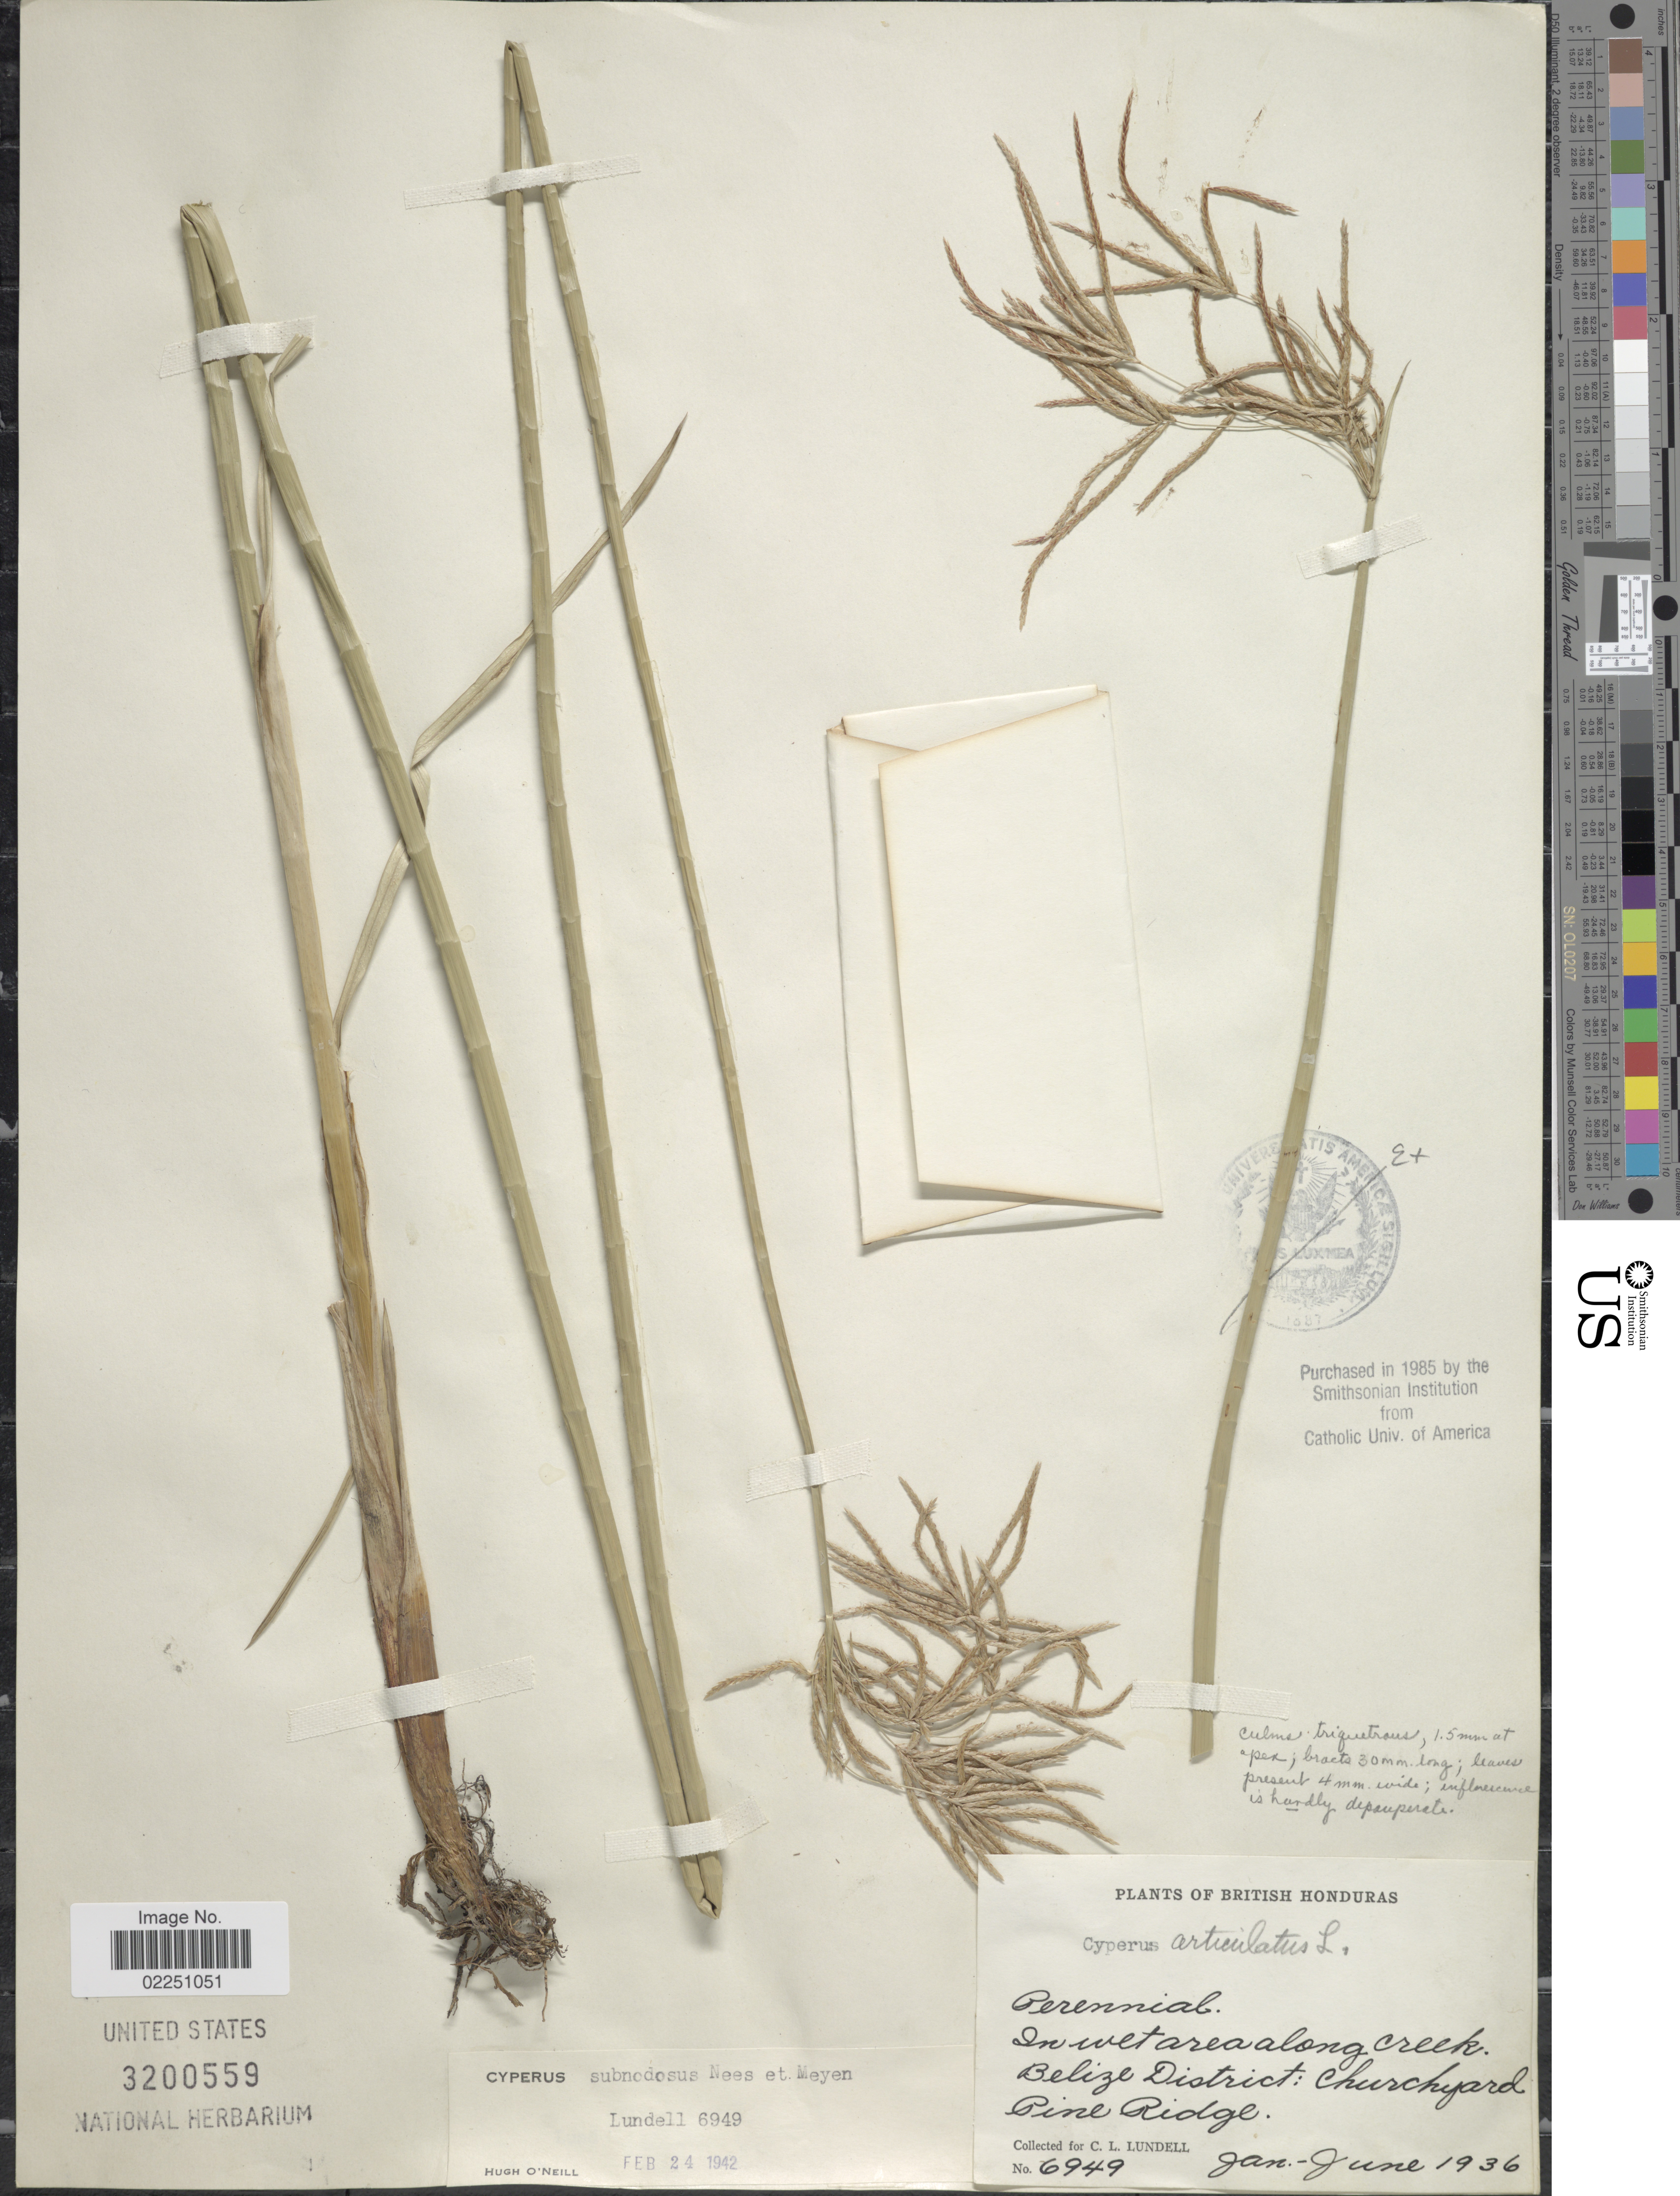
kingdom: Plantae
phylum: Tracheophyta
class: Liliopsida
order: Poales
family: Cyperaceae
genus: Cyperus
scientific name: Cyperus corymbosus var. subnodosus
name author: (Nees & Meyen) Kük.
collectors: C. L. Lundell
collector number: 6949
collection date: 1936-01/1936-06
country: Belize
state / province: Belize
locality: British Honduras. In wet area along creek. Belize District: Churchyard. Pine Ridge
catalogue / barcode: US 3200559